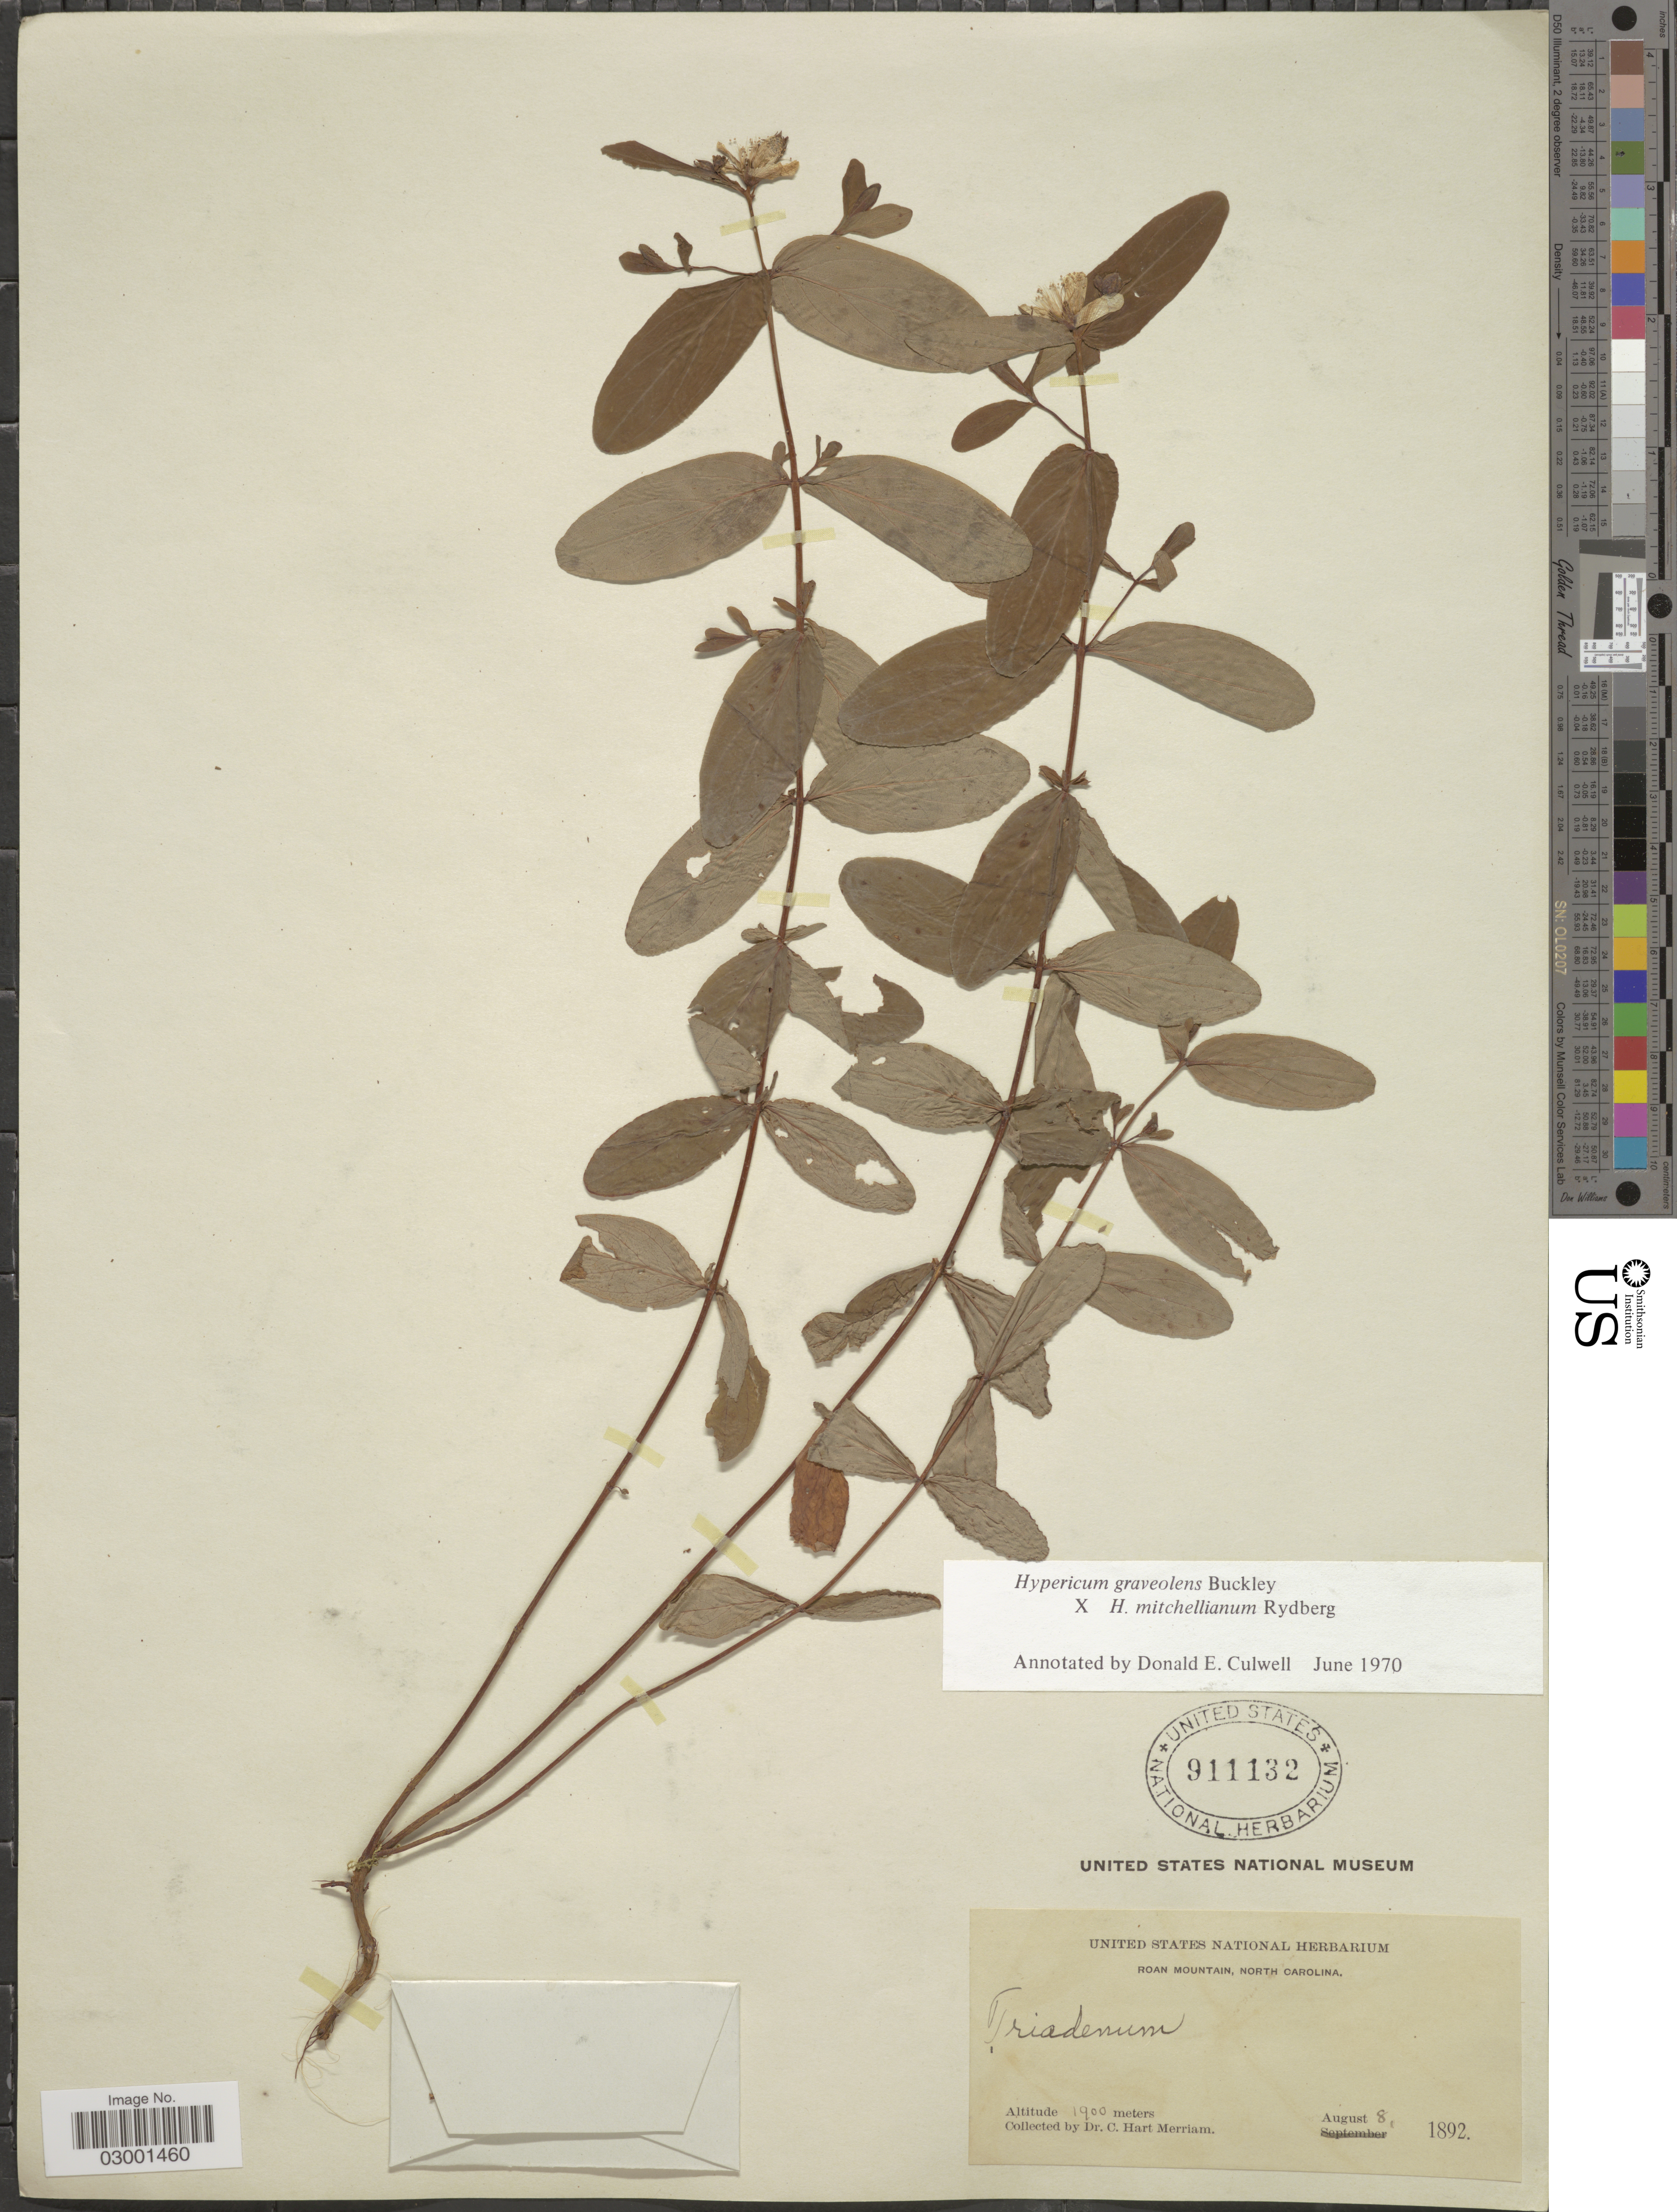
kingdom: Plantae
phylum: Tracheophyta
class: Magnoliopsida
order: Malpighiales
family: Hypericaceae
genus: Hypericum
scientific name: Hypericum graveolens x H. x mitchellianum Rydb.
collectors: C. Merriam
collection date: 1892-08-08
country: United States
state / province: North Carolina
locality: Roan Mountain.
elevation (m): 1900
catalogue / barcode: US 911132